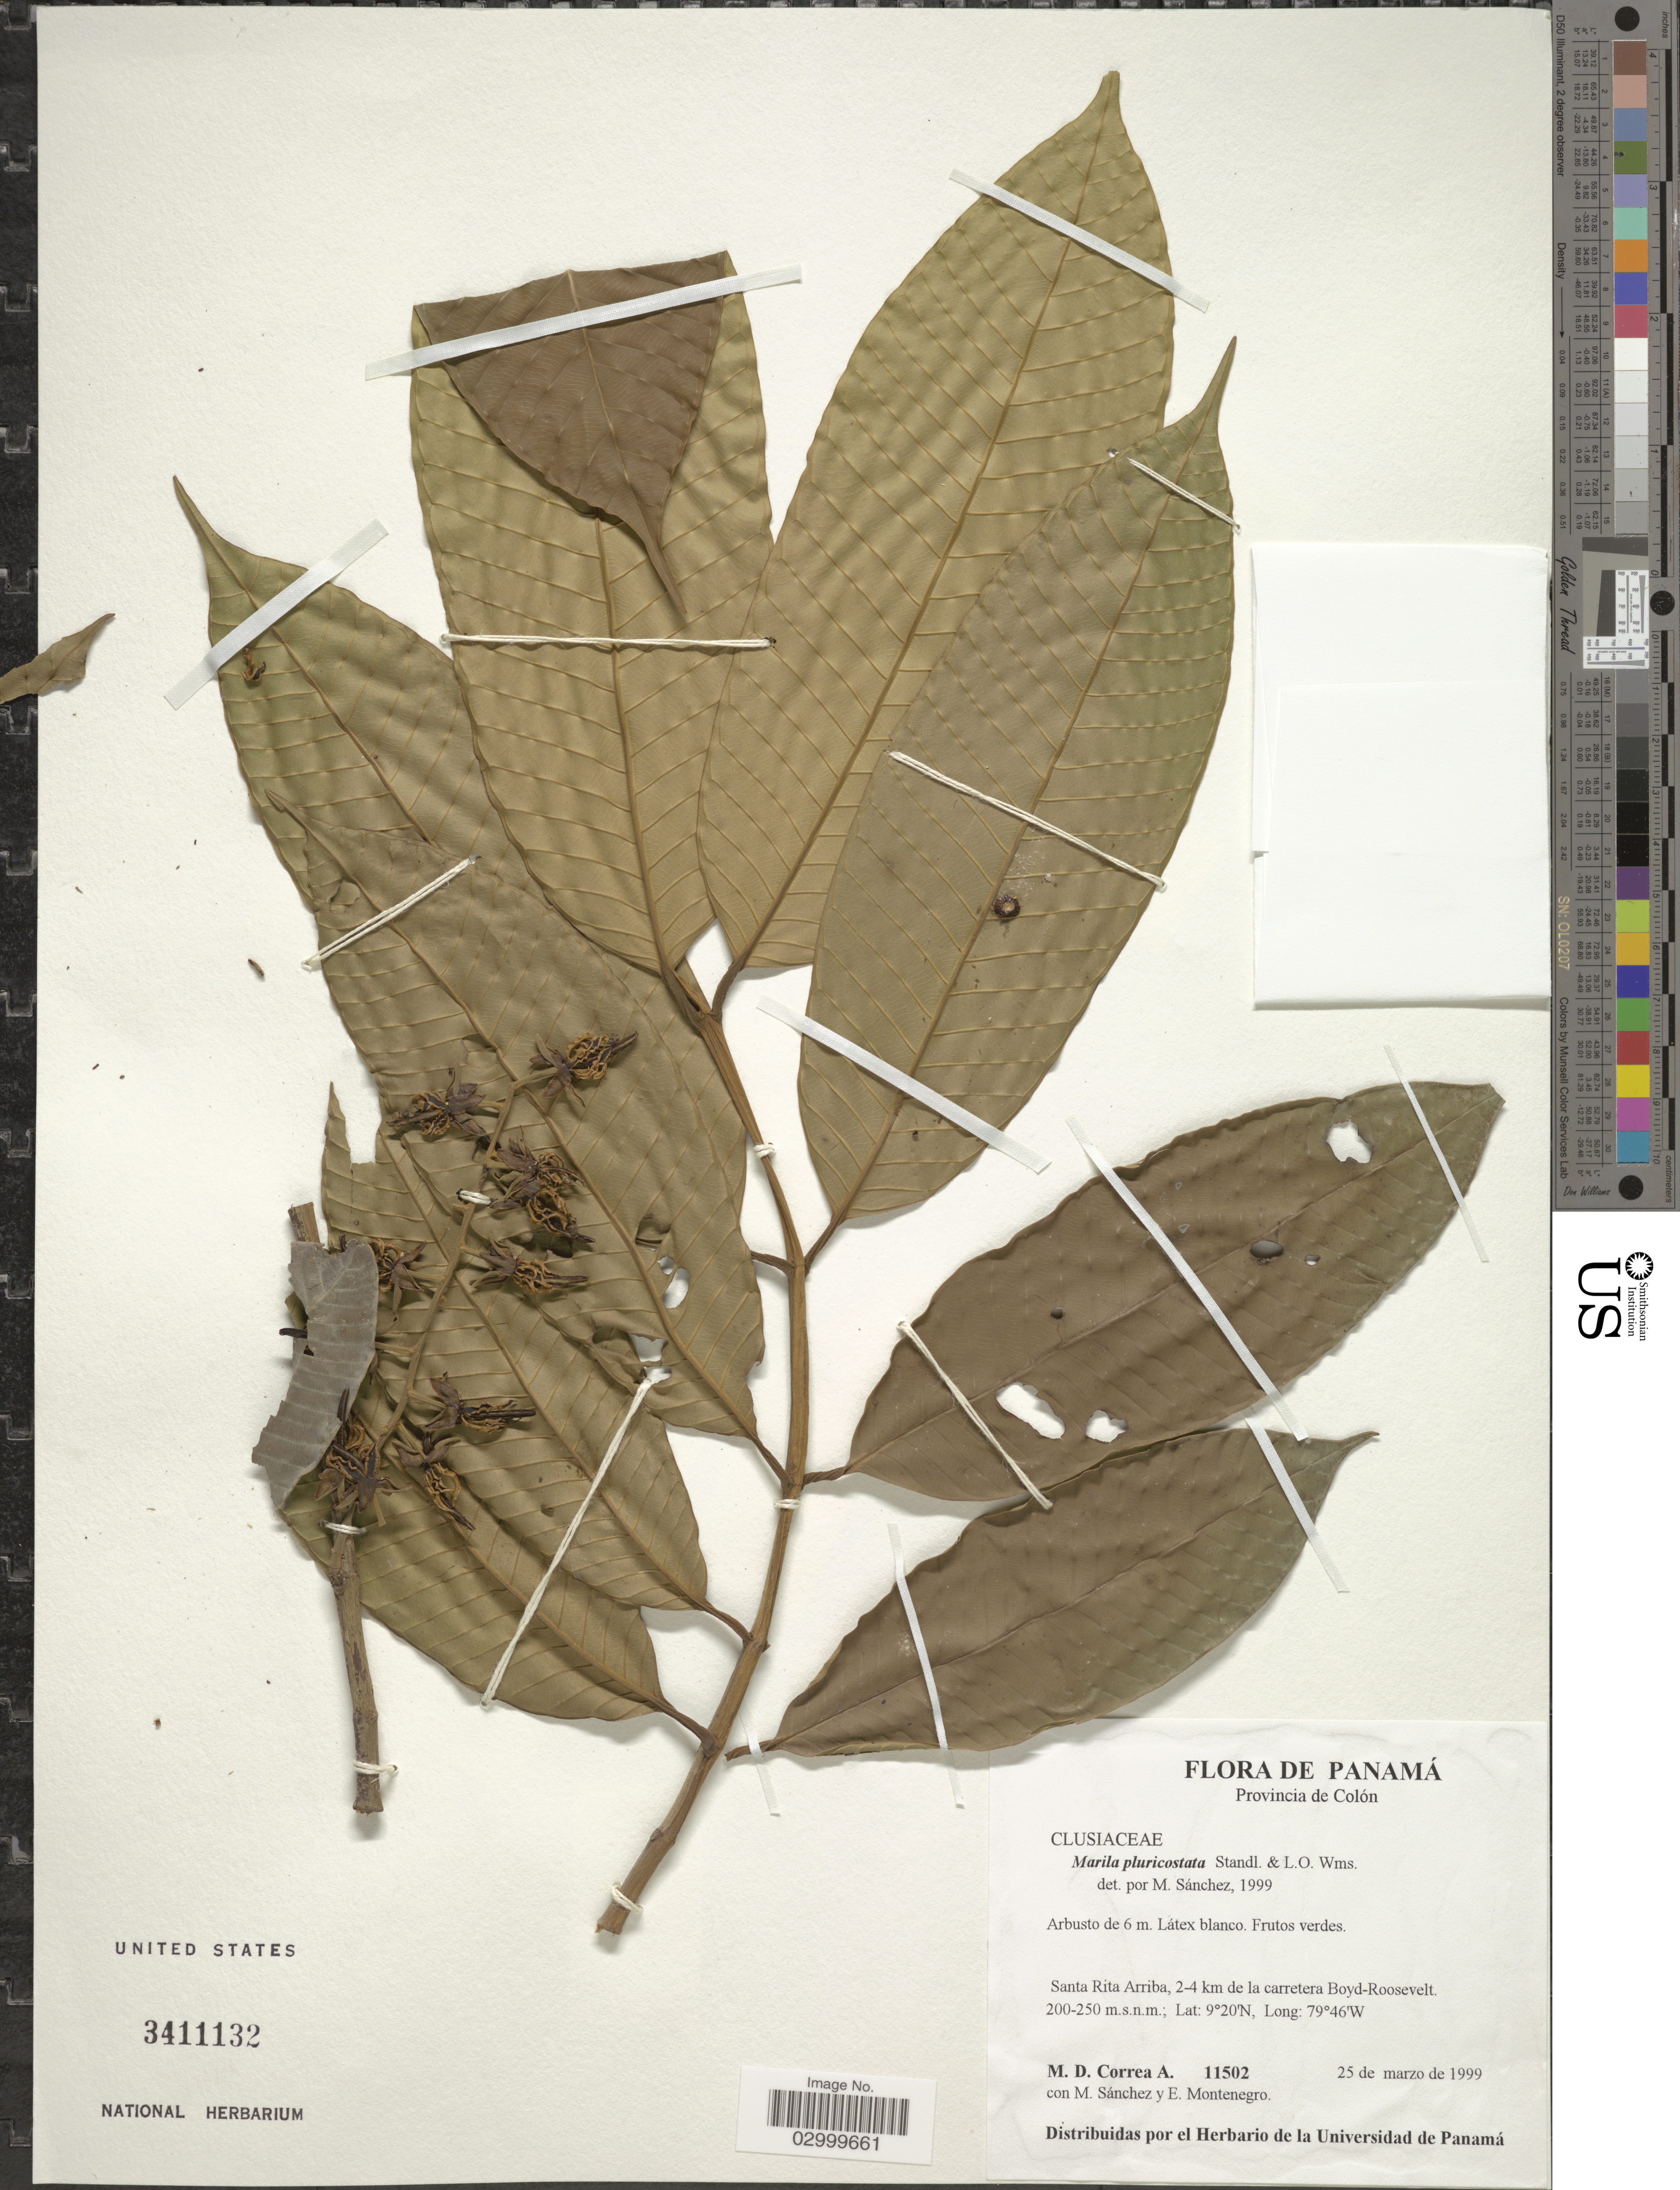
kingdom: Plantae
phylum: Tracheophyta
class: Magnoliopsida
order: Malpighiales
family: Calophyllaceae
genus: Marila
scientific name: Marila pluricostata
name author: Standl. & L.O. Williams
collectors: M. D. Corrêa-A., M. Sánchez & E. Montenegro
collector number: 11502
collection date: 1999-03-25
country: Panama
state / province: Colón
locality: Santa Rita Arriba, 2-4 km de la carretera Boyd-Roosevelt.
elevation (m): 200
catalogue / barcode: US 3411132